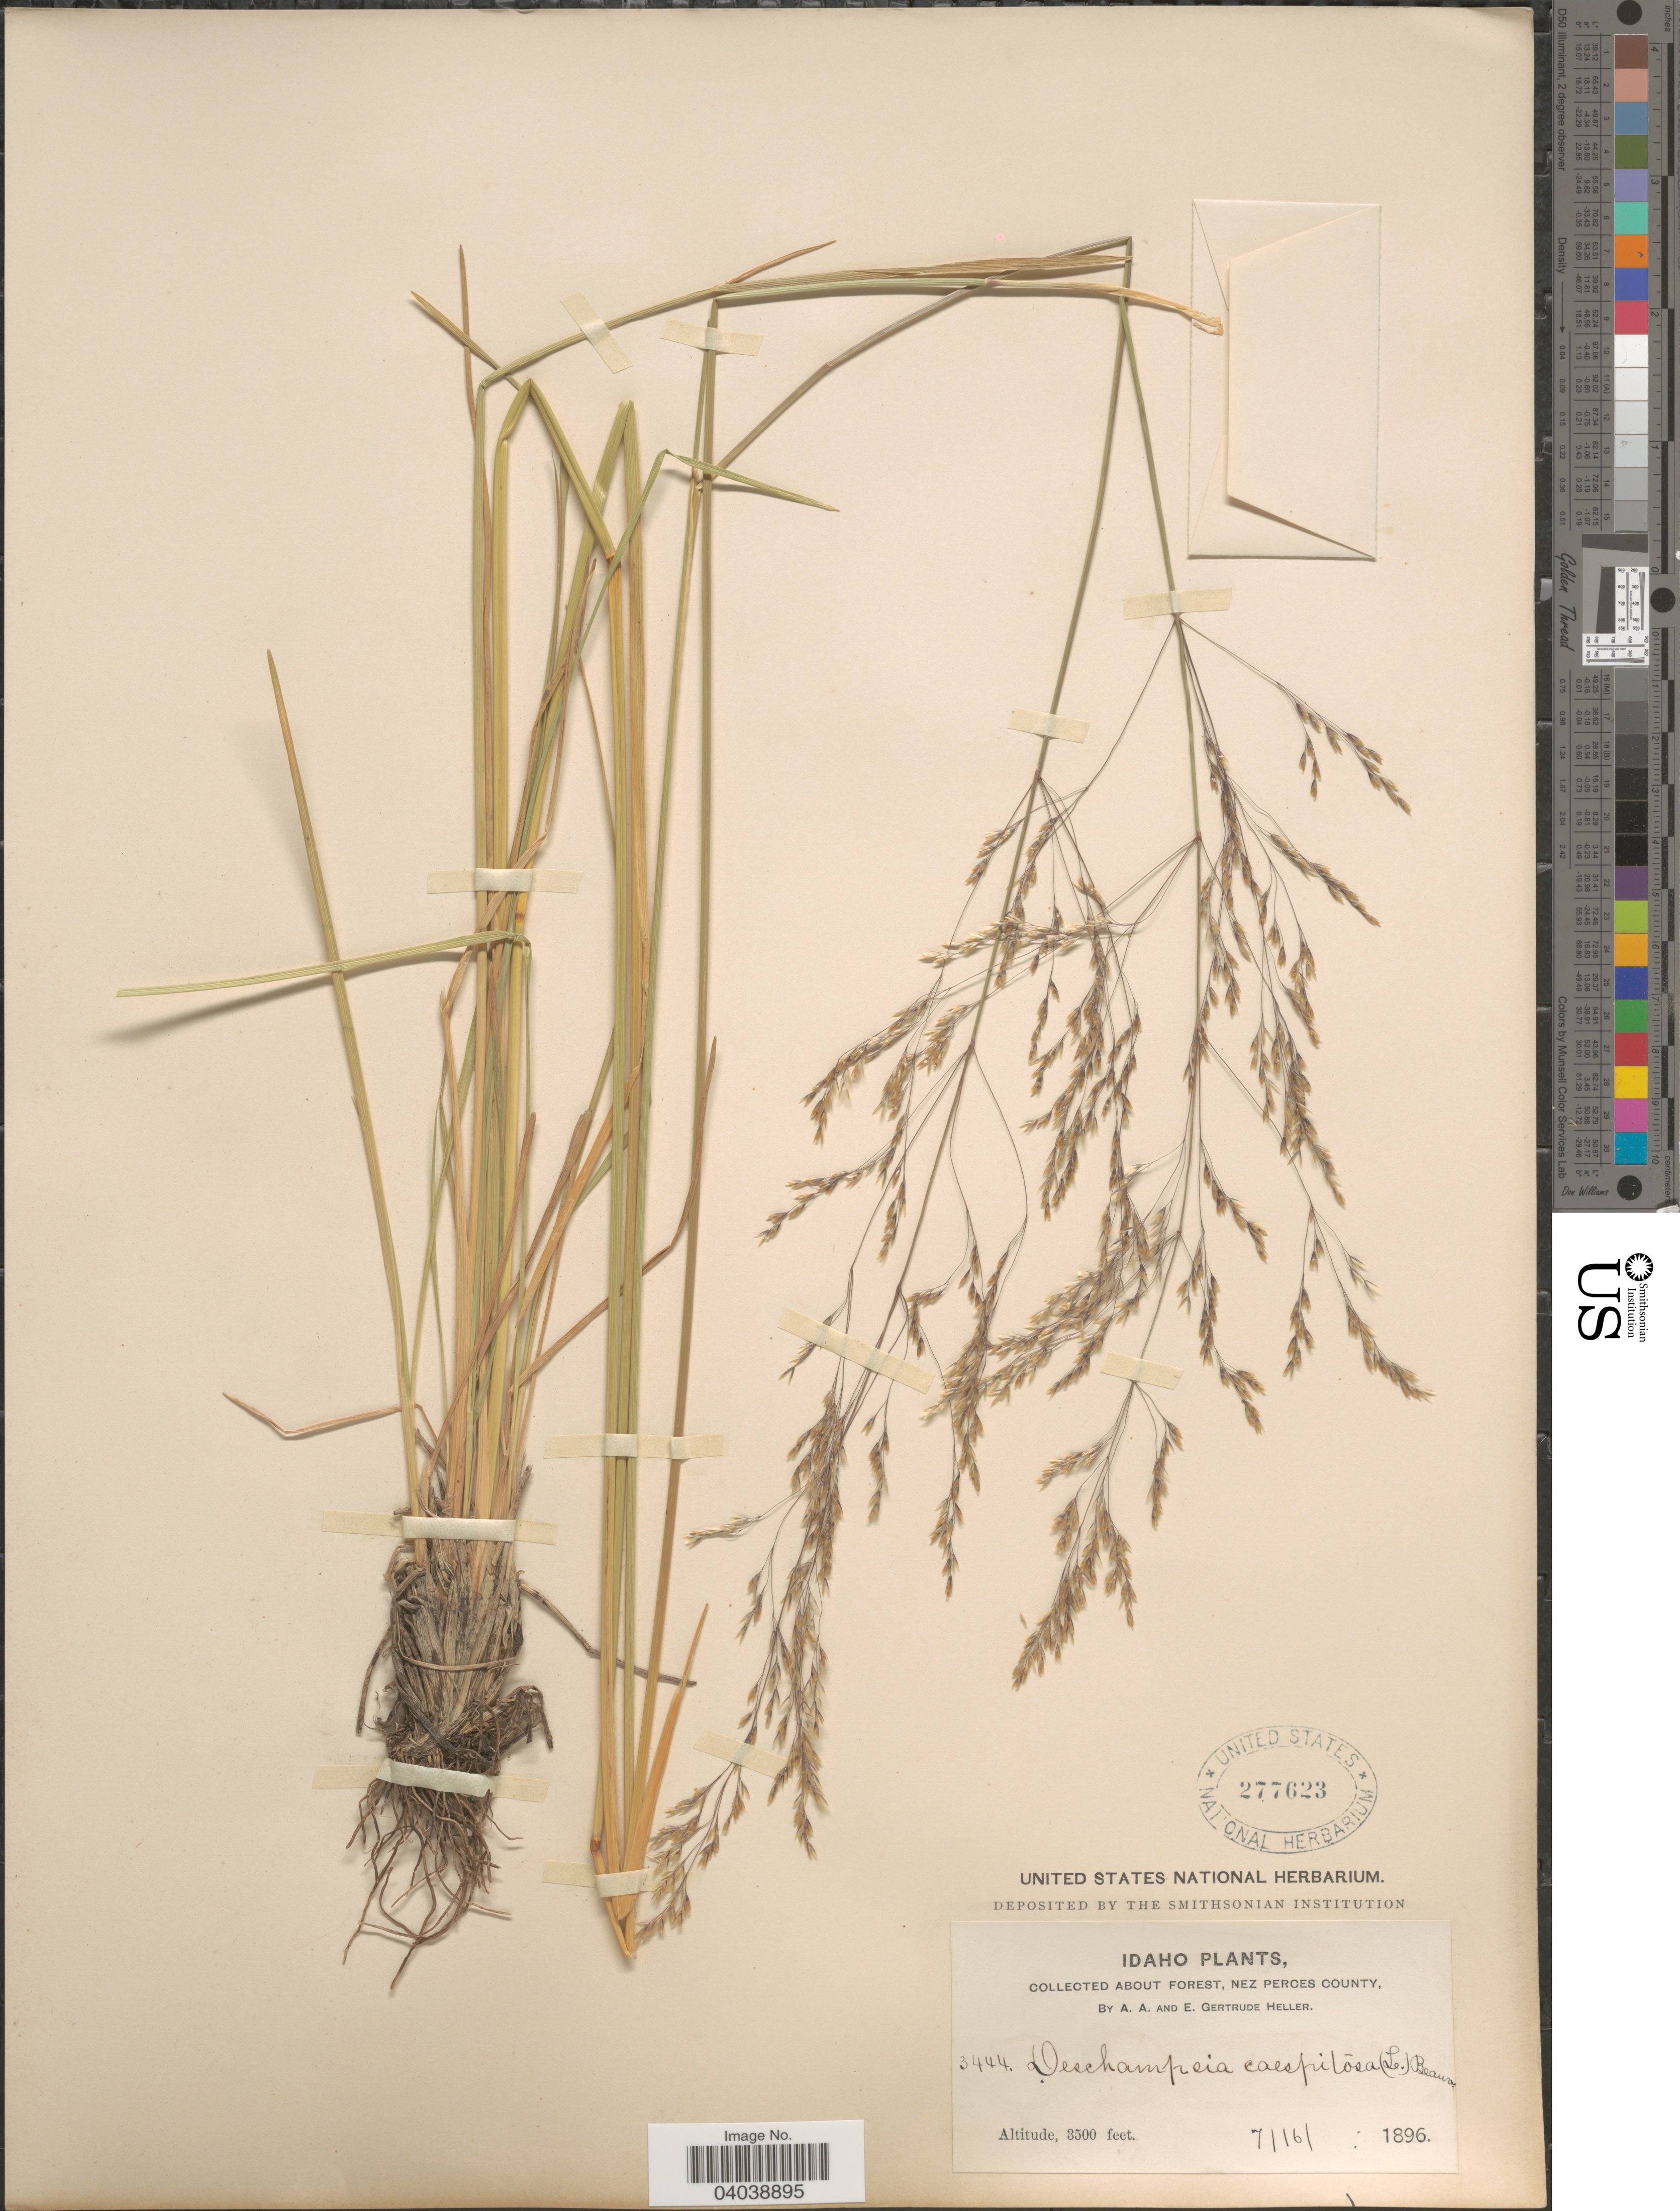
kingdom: Plantae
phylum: Tracheophyta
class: Liliopsida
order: Poales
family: Poaceae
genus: Deschampsia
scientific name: Deschampsia cespitosa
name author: (L.) P. Beauv.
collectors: A. A. Heller & E. G. Heller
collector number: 3444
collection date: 1896-07-16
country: United States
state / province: Idaho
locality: Abouth Forest, Nez Perces County.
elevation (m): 1067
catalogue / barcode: US 277623